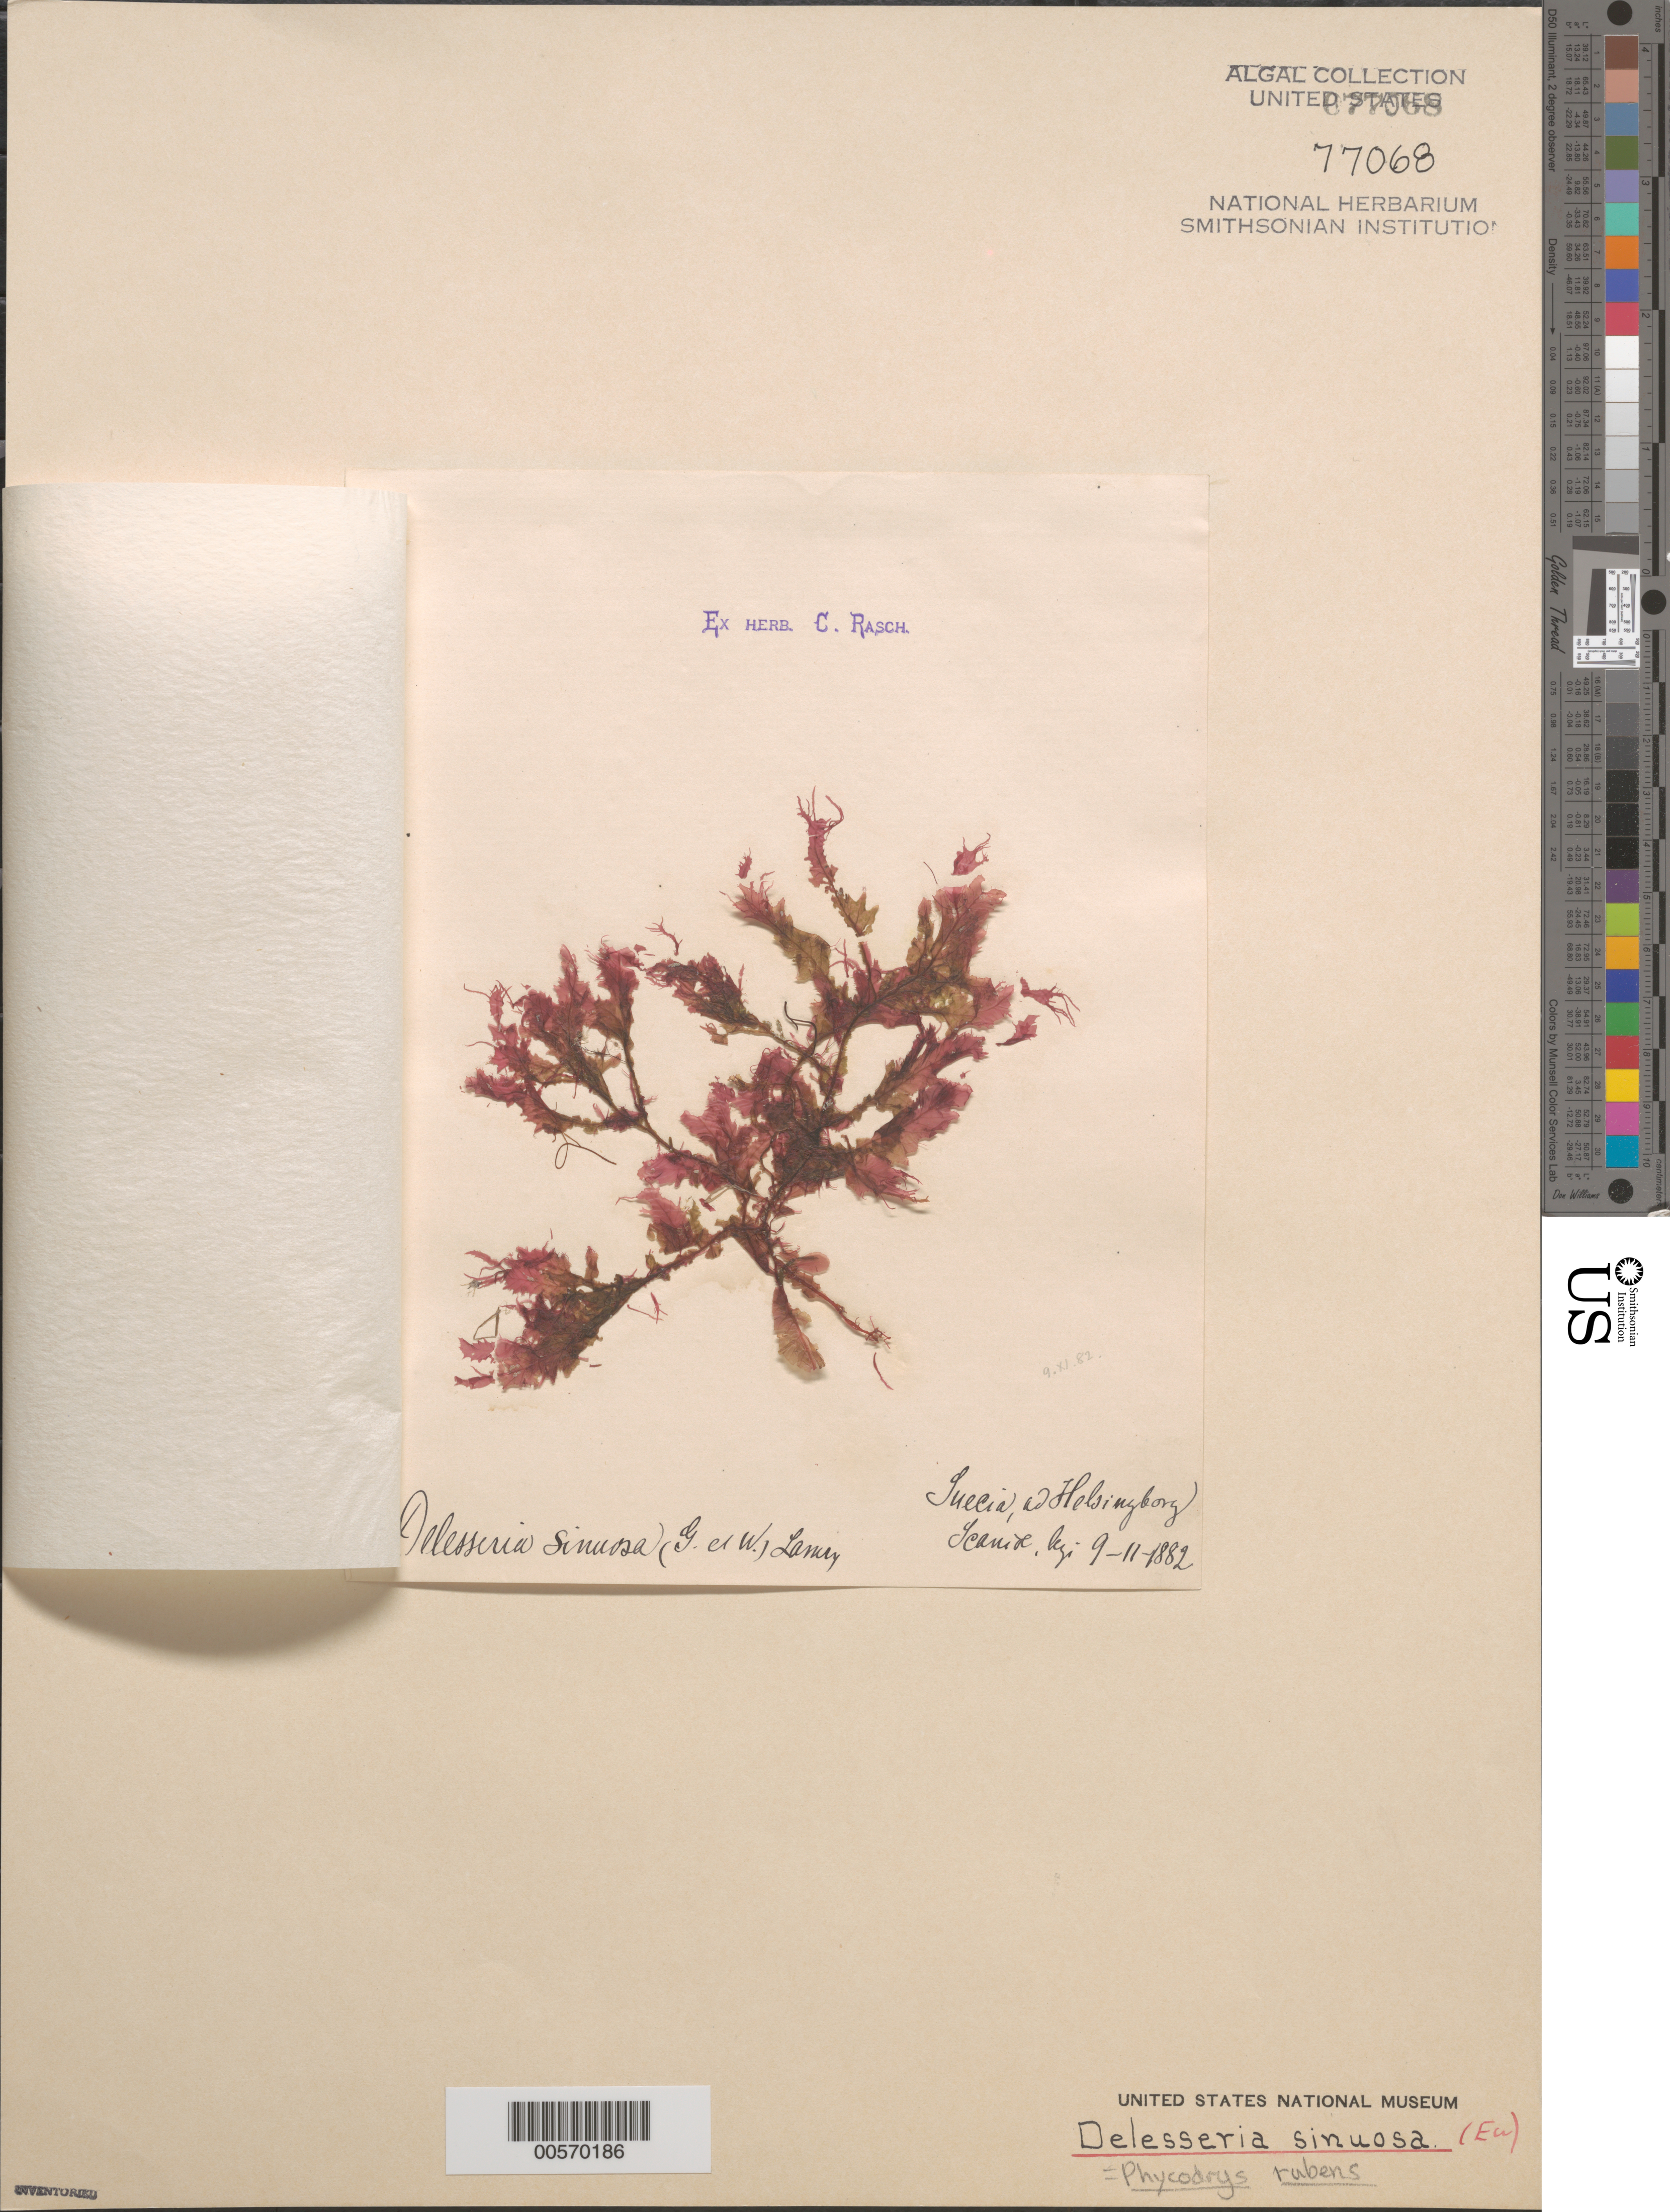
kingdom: Plantae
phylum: Rhodophyta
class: Florideophyceae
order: Ceramiales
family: Delesseriaceae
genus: Phycodrys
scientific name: Phycodrys rubens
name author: (L.) Batters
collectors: C. Rasch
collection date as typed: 09 Nov 1882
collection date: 1882-11-09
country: Sweden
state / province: Skåne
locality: Helsingborg, skane (scania)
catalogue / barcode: US 77068